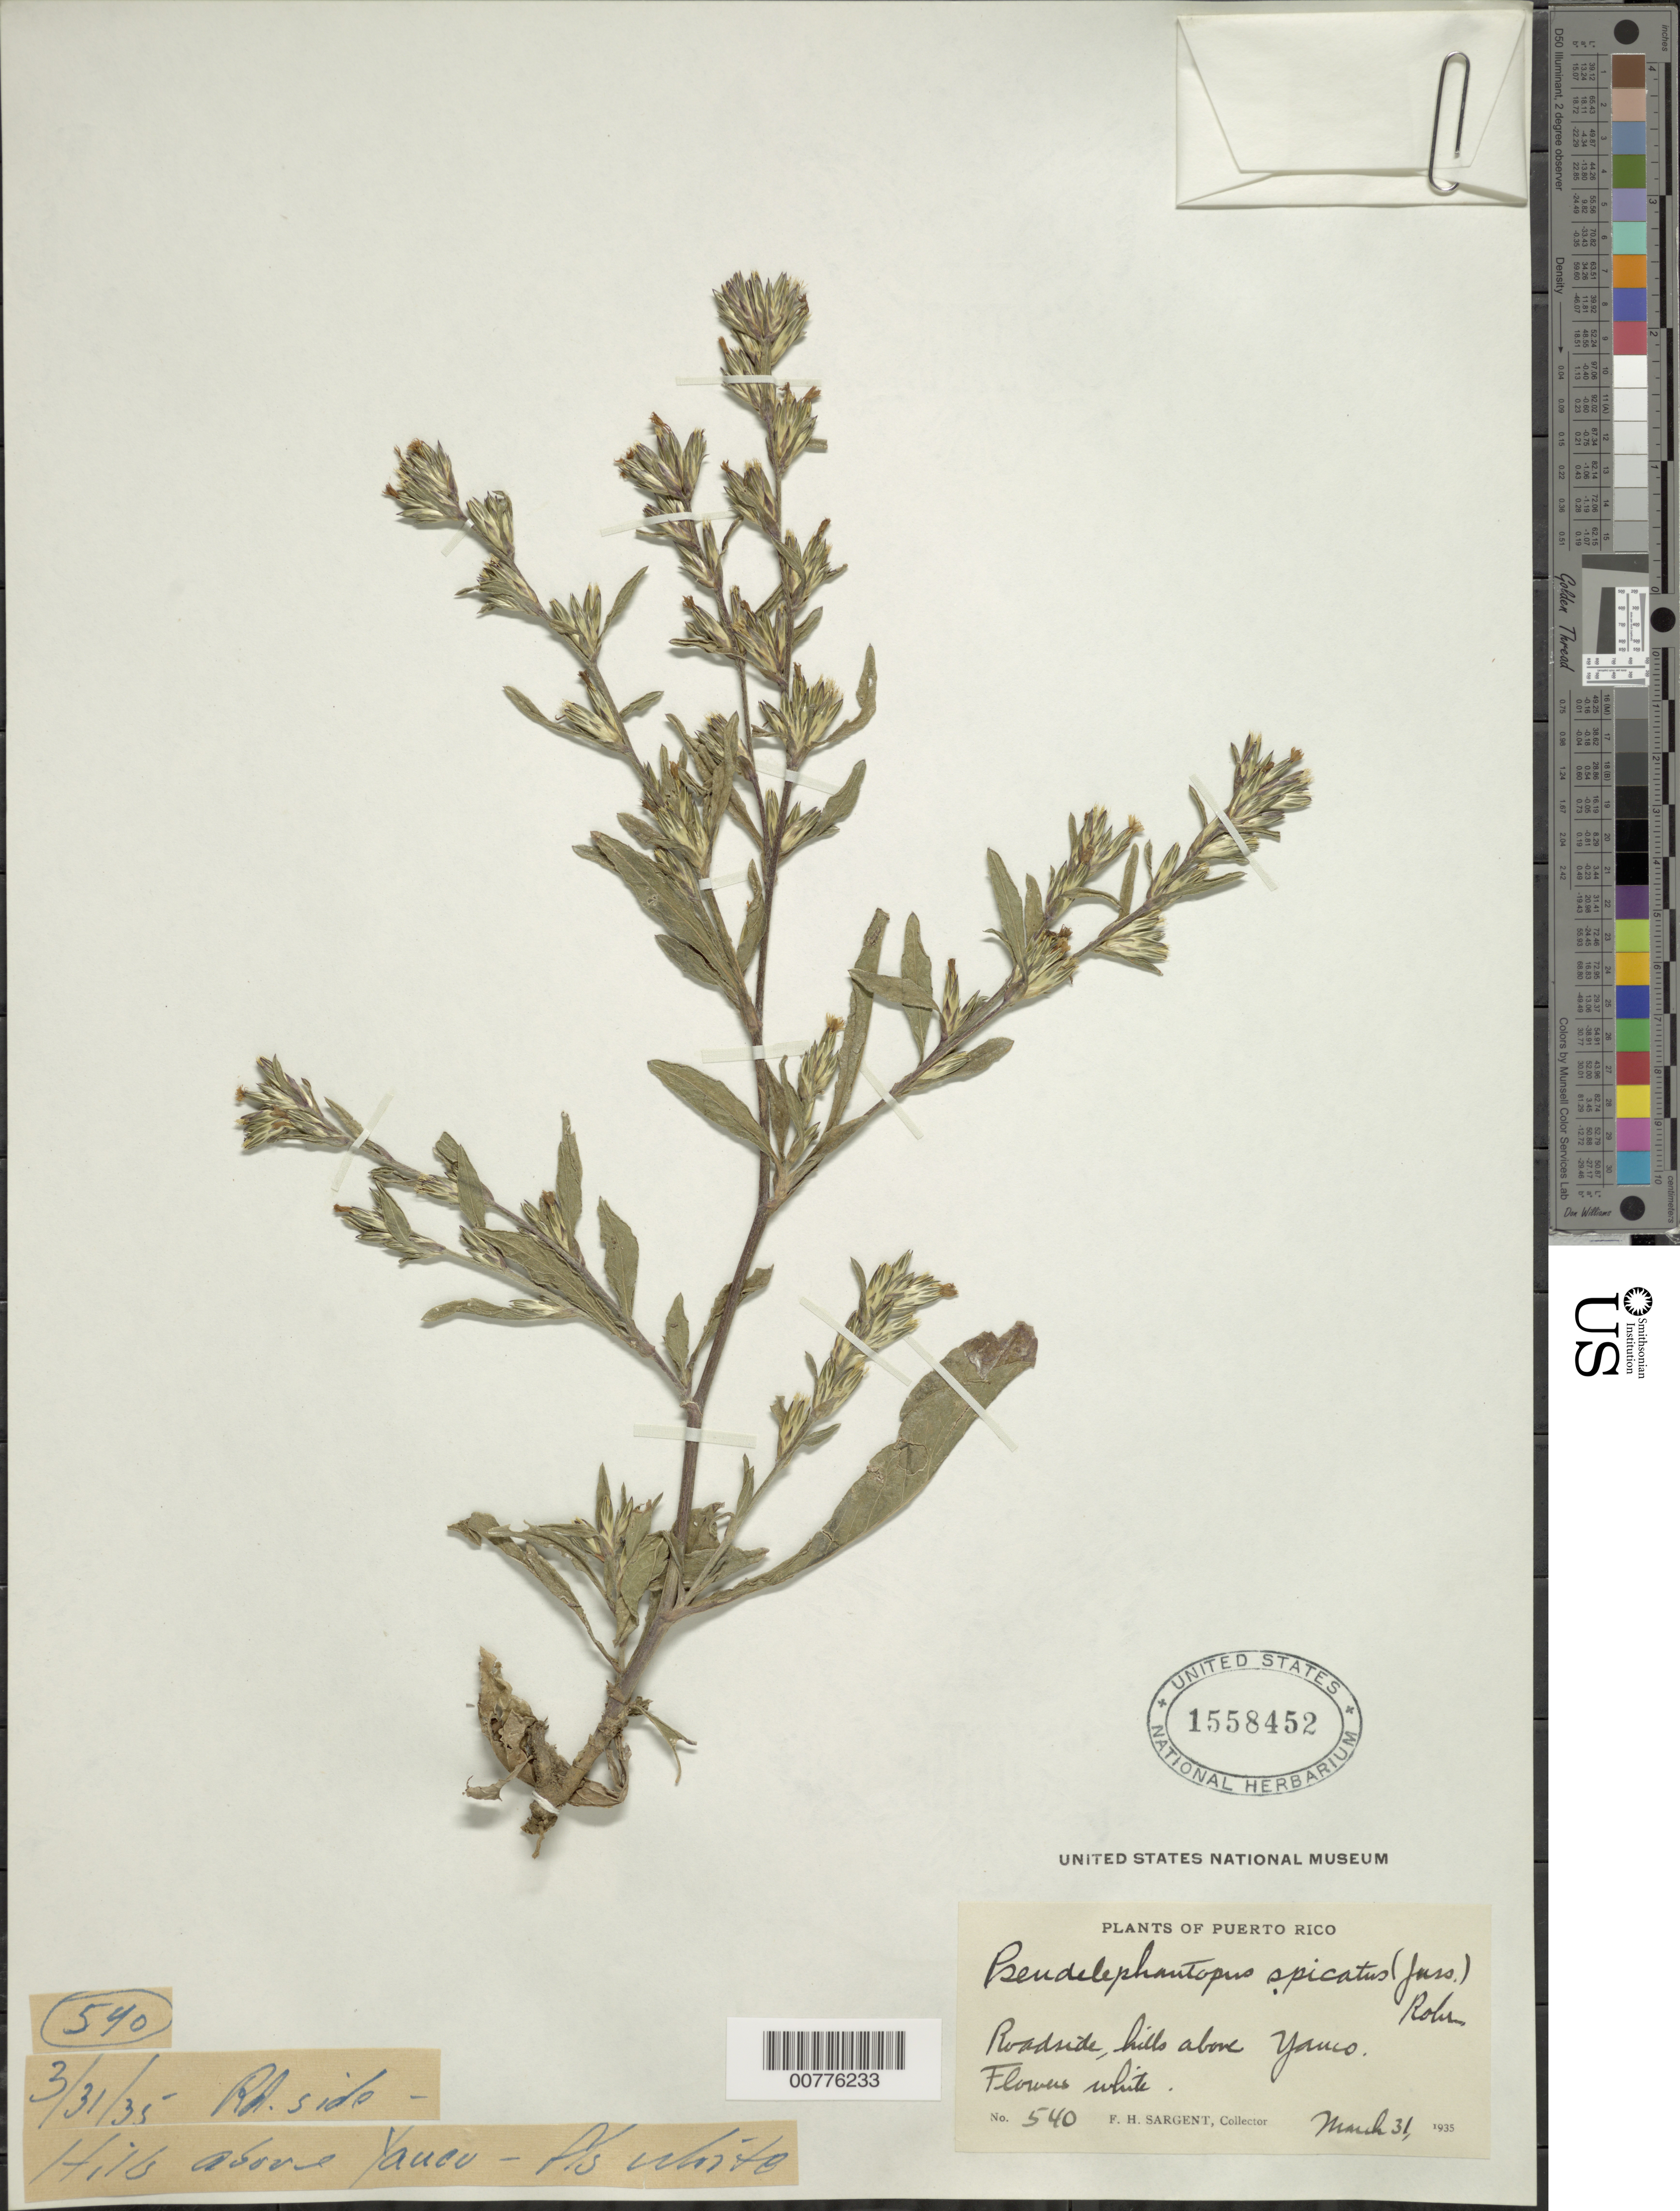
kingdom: Plantae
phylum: Tracheophyta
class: Magnoliopsida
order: Asterales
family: Asteraceae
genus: Pseudelephantopus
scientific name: Pseudelephantopus spicatus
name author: (Juss. ex Aubl.) C.F. Baker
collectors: F. H. Sargent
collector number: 540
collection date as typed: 31 Mar 1935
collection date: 1935-03-31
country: Puerto Rico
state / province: Yauco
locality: Hills near Yauco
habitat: Roadside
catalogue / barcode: US 1558452